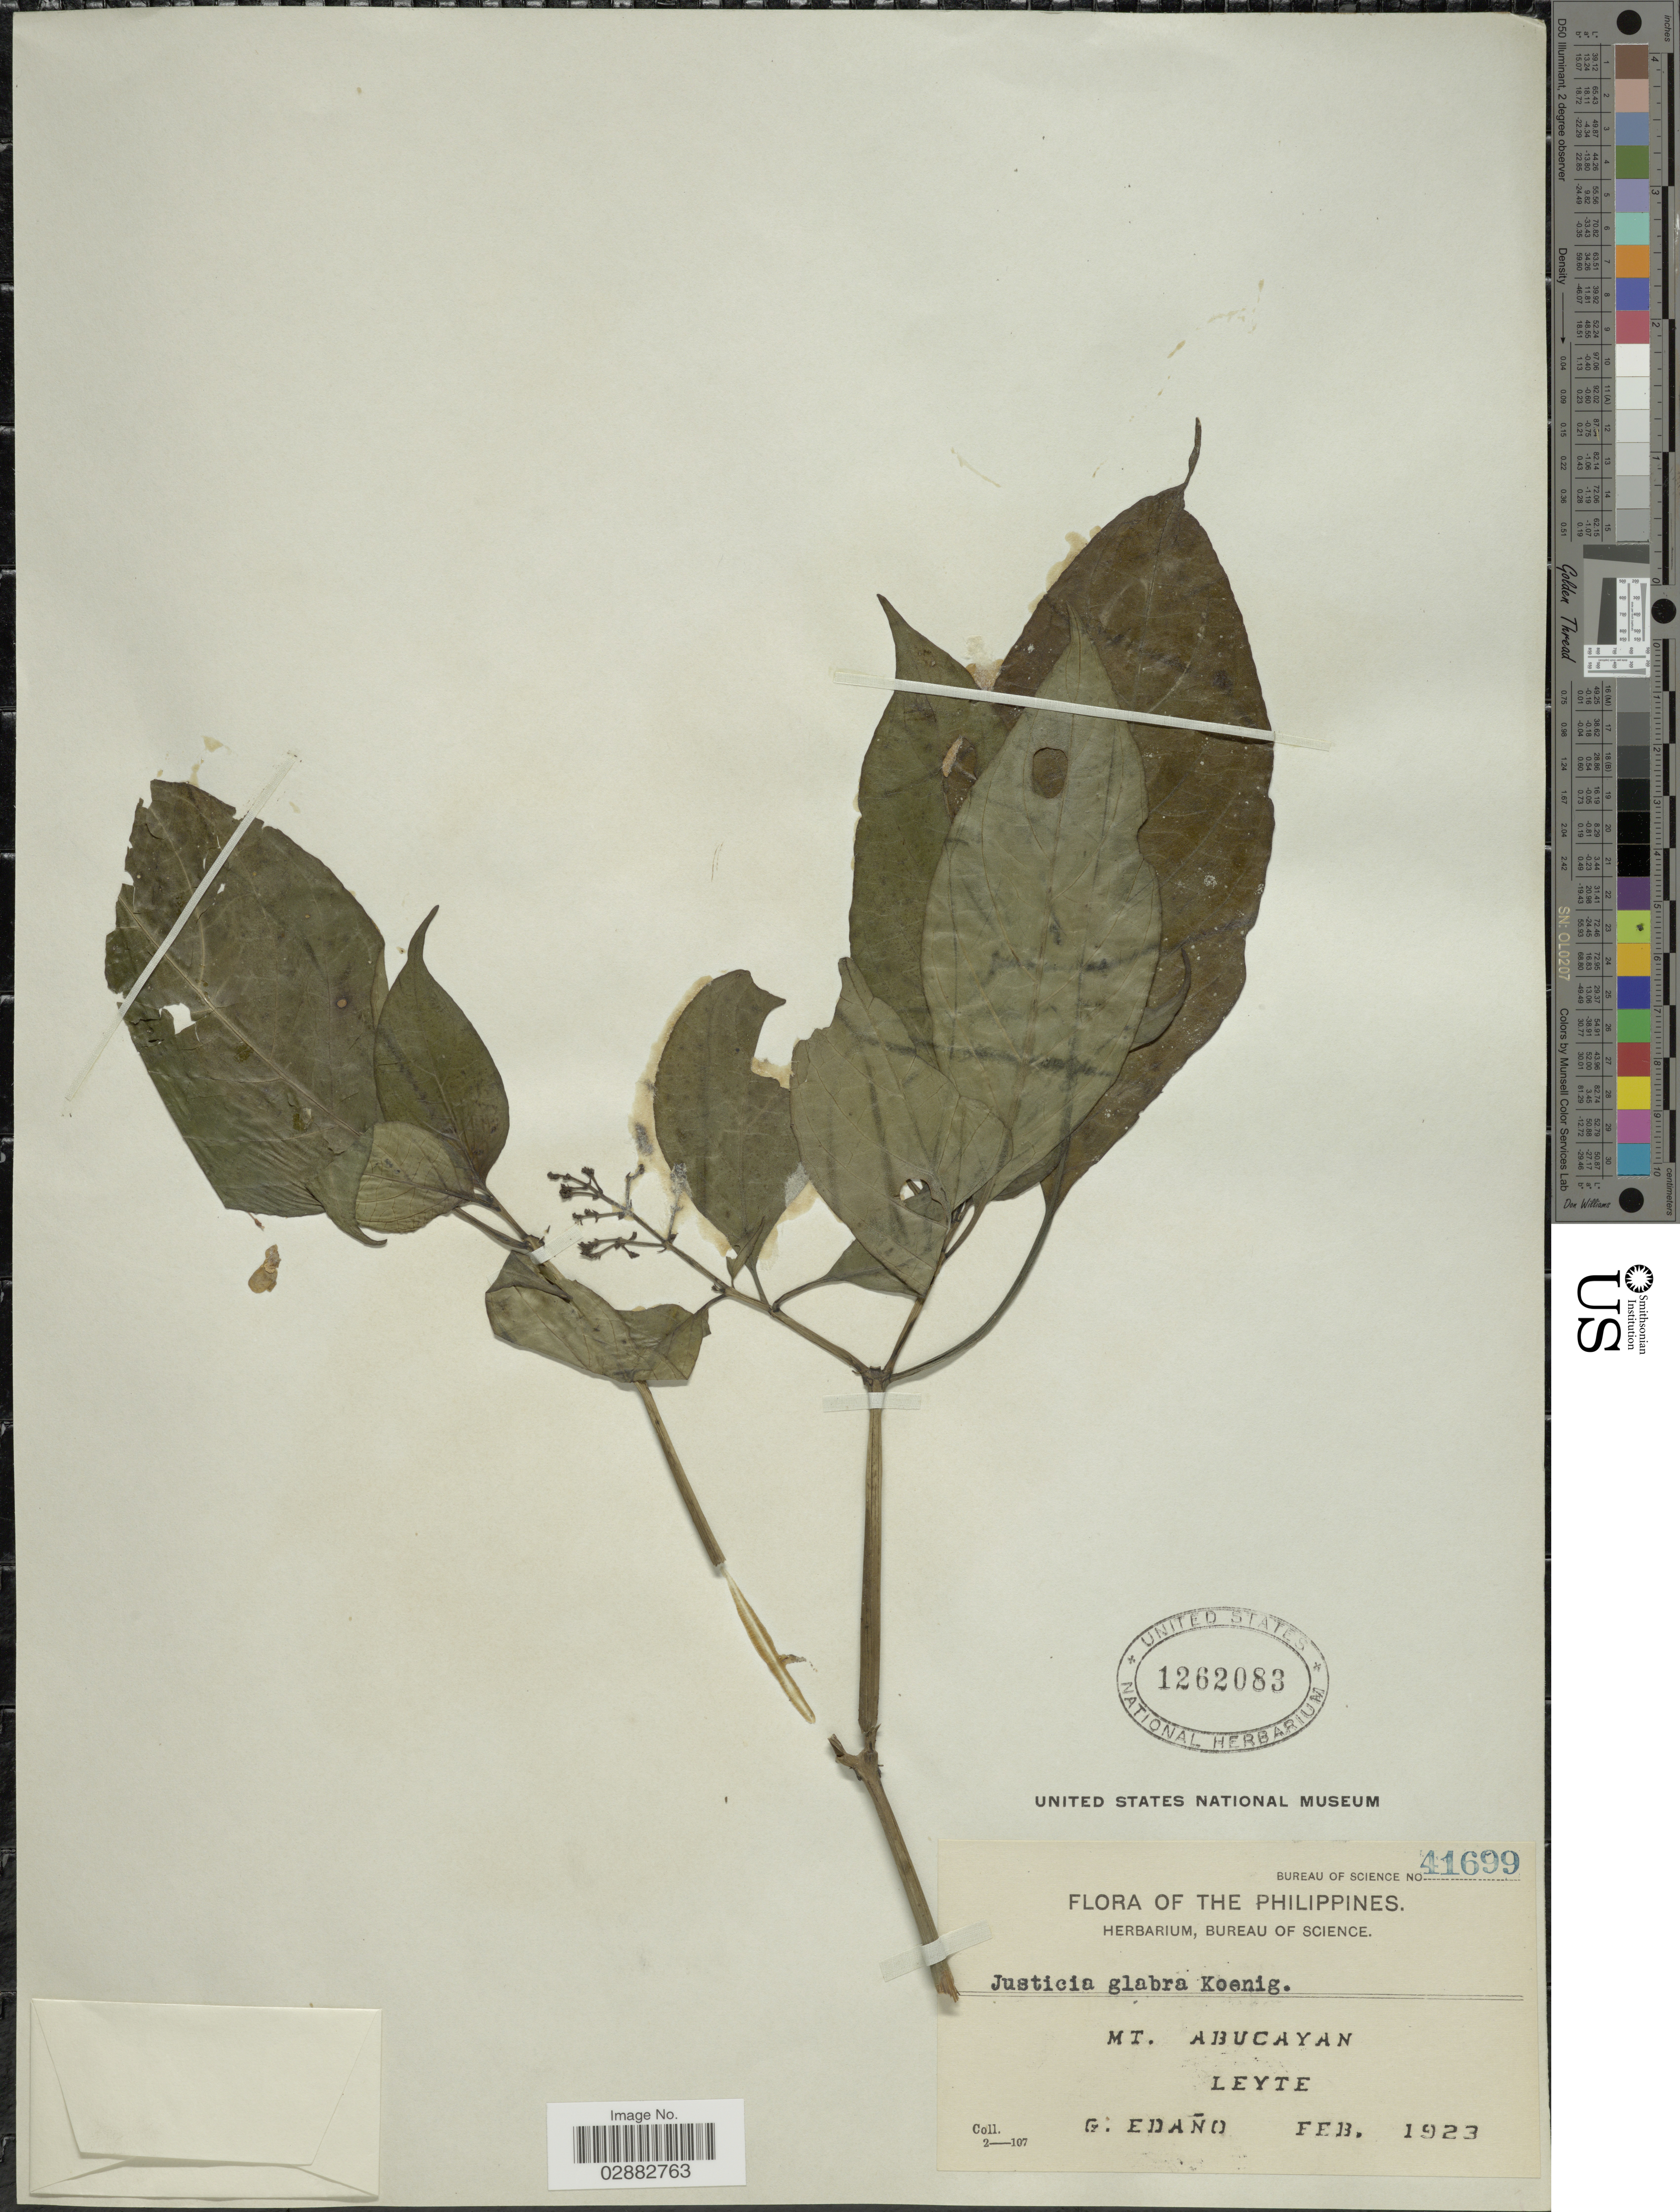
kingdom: Plantae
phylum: Tracheophyta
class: Magnoliopsida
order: Lamiales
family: Acanthaceae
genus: Justicia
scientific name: Justicia glabra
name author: K.D. Koenig ex Roxb.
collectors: G. Edaño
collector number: Bureau of Science 41699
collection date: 1923-02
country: Philippines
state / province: Eastern Visayas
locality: Mt. Abucayan, Leyte.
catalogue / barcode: US 1262083